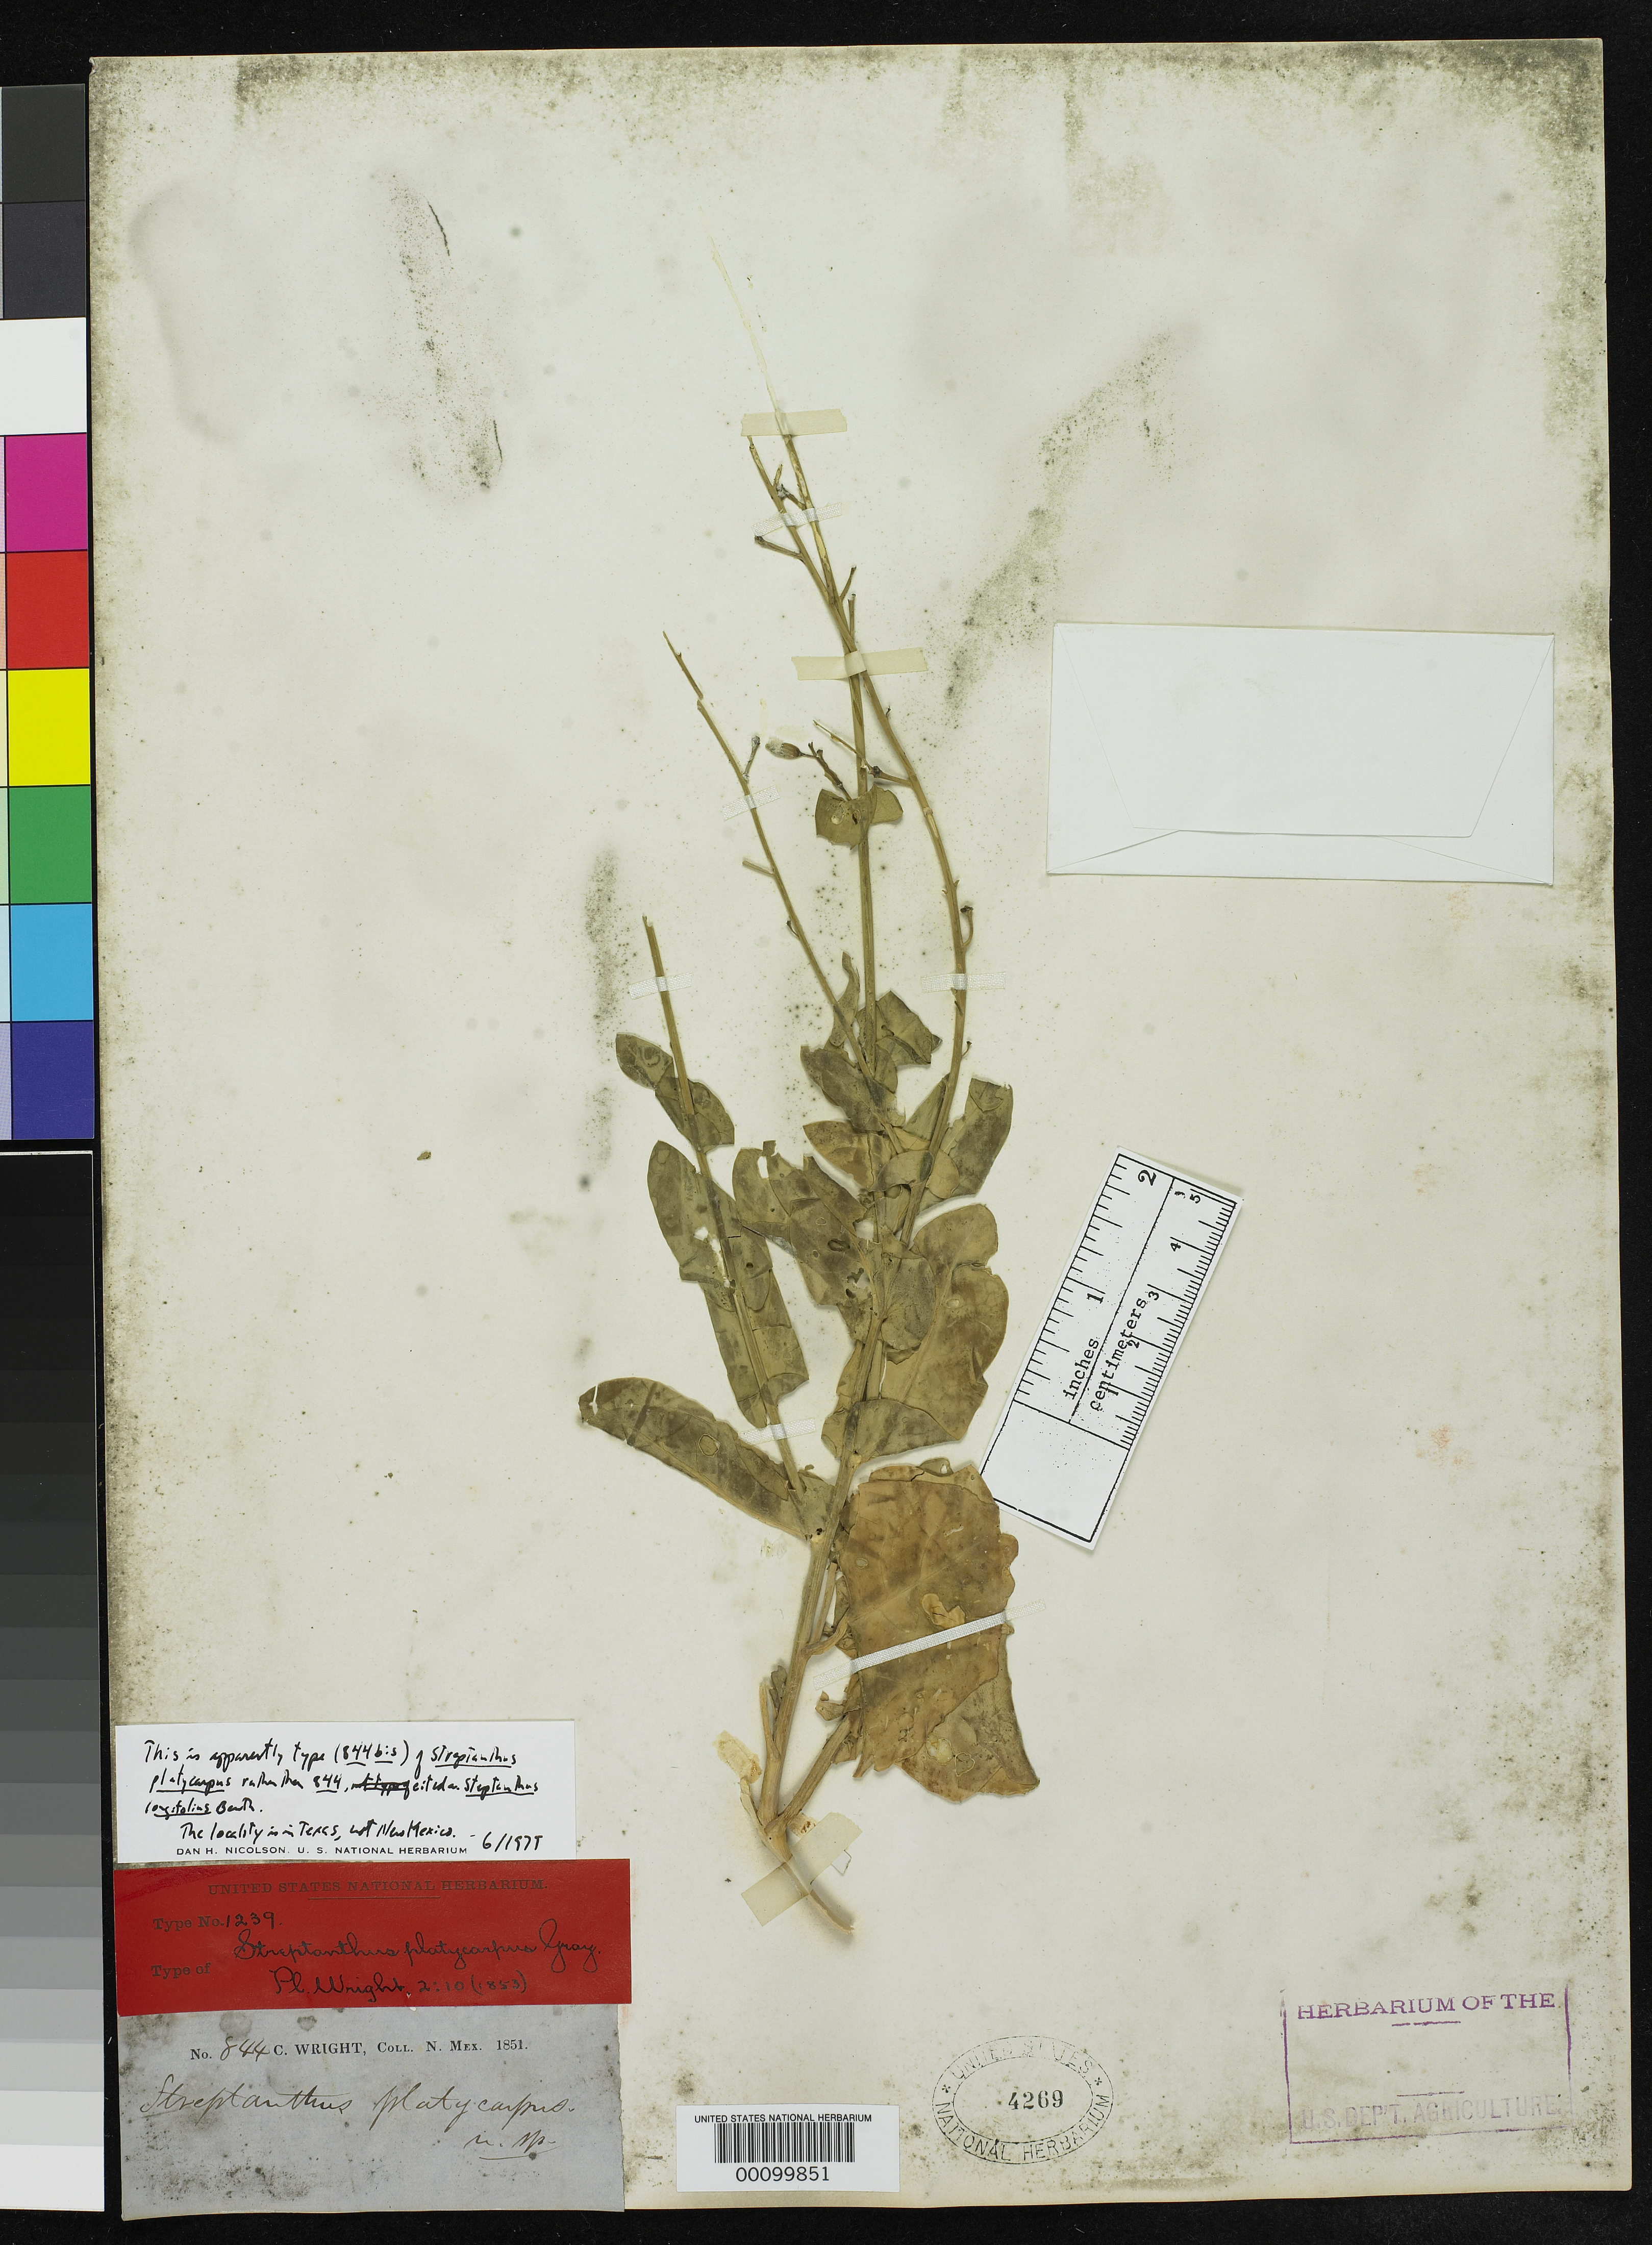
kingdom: Plantae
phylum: Tracheophyta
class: Magnoliopsida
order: Brassicales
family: Brassicaceae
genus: Streptanthus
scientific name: Streptanthus platycarpus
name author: A. Gray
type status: Isotype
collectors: C. Wright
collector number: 844 bis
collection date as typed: Jun 1851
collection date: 1851-06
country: United States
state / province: Texas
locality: Valley of the Pecos, on Story Hills.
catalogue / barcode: US 4269